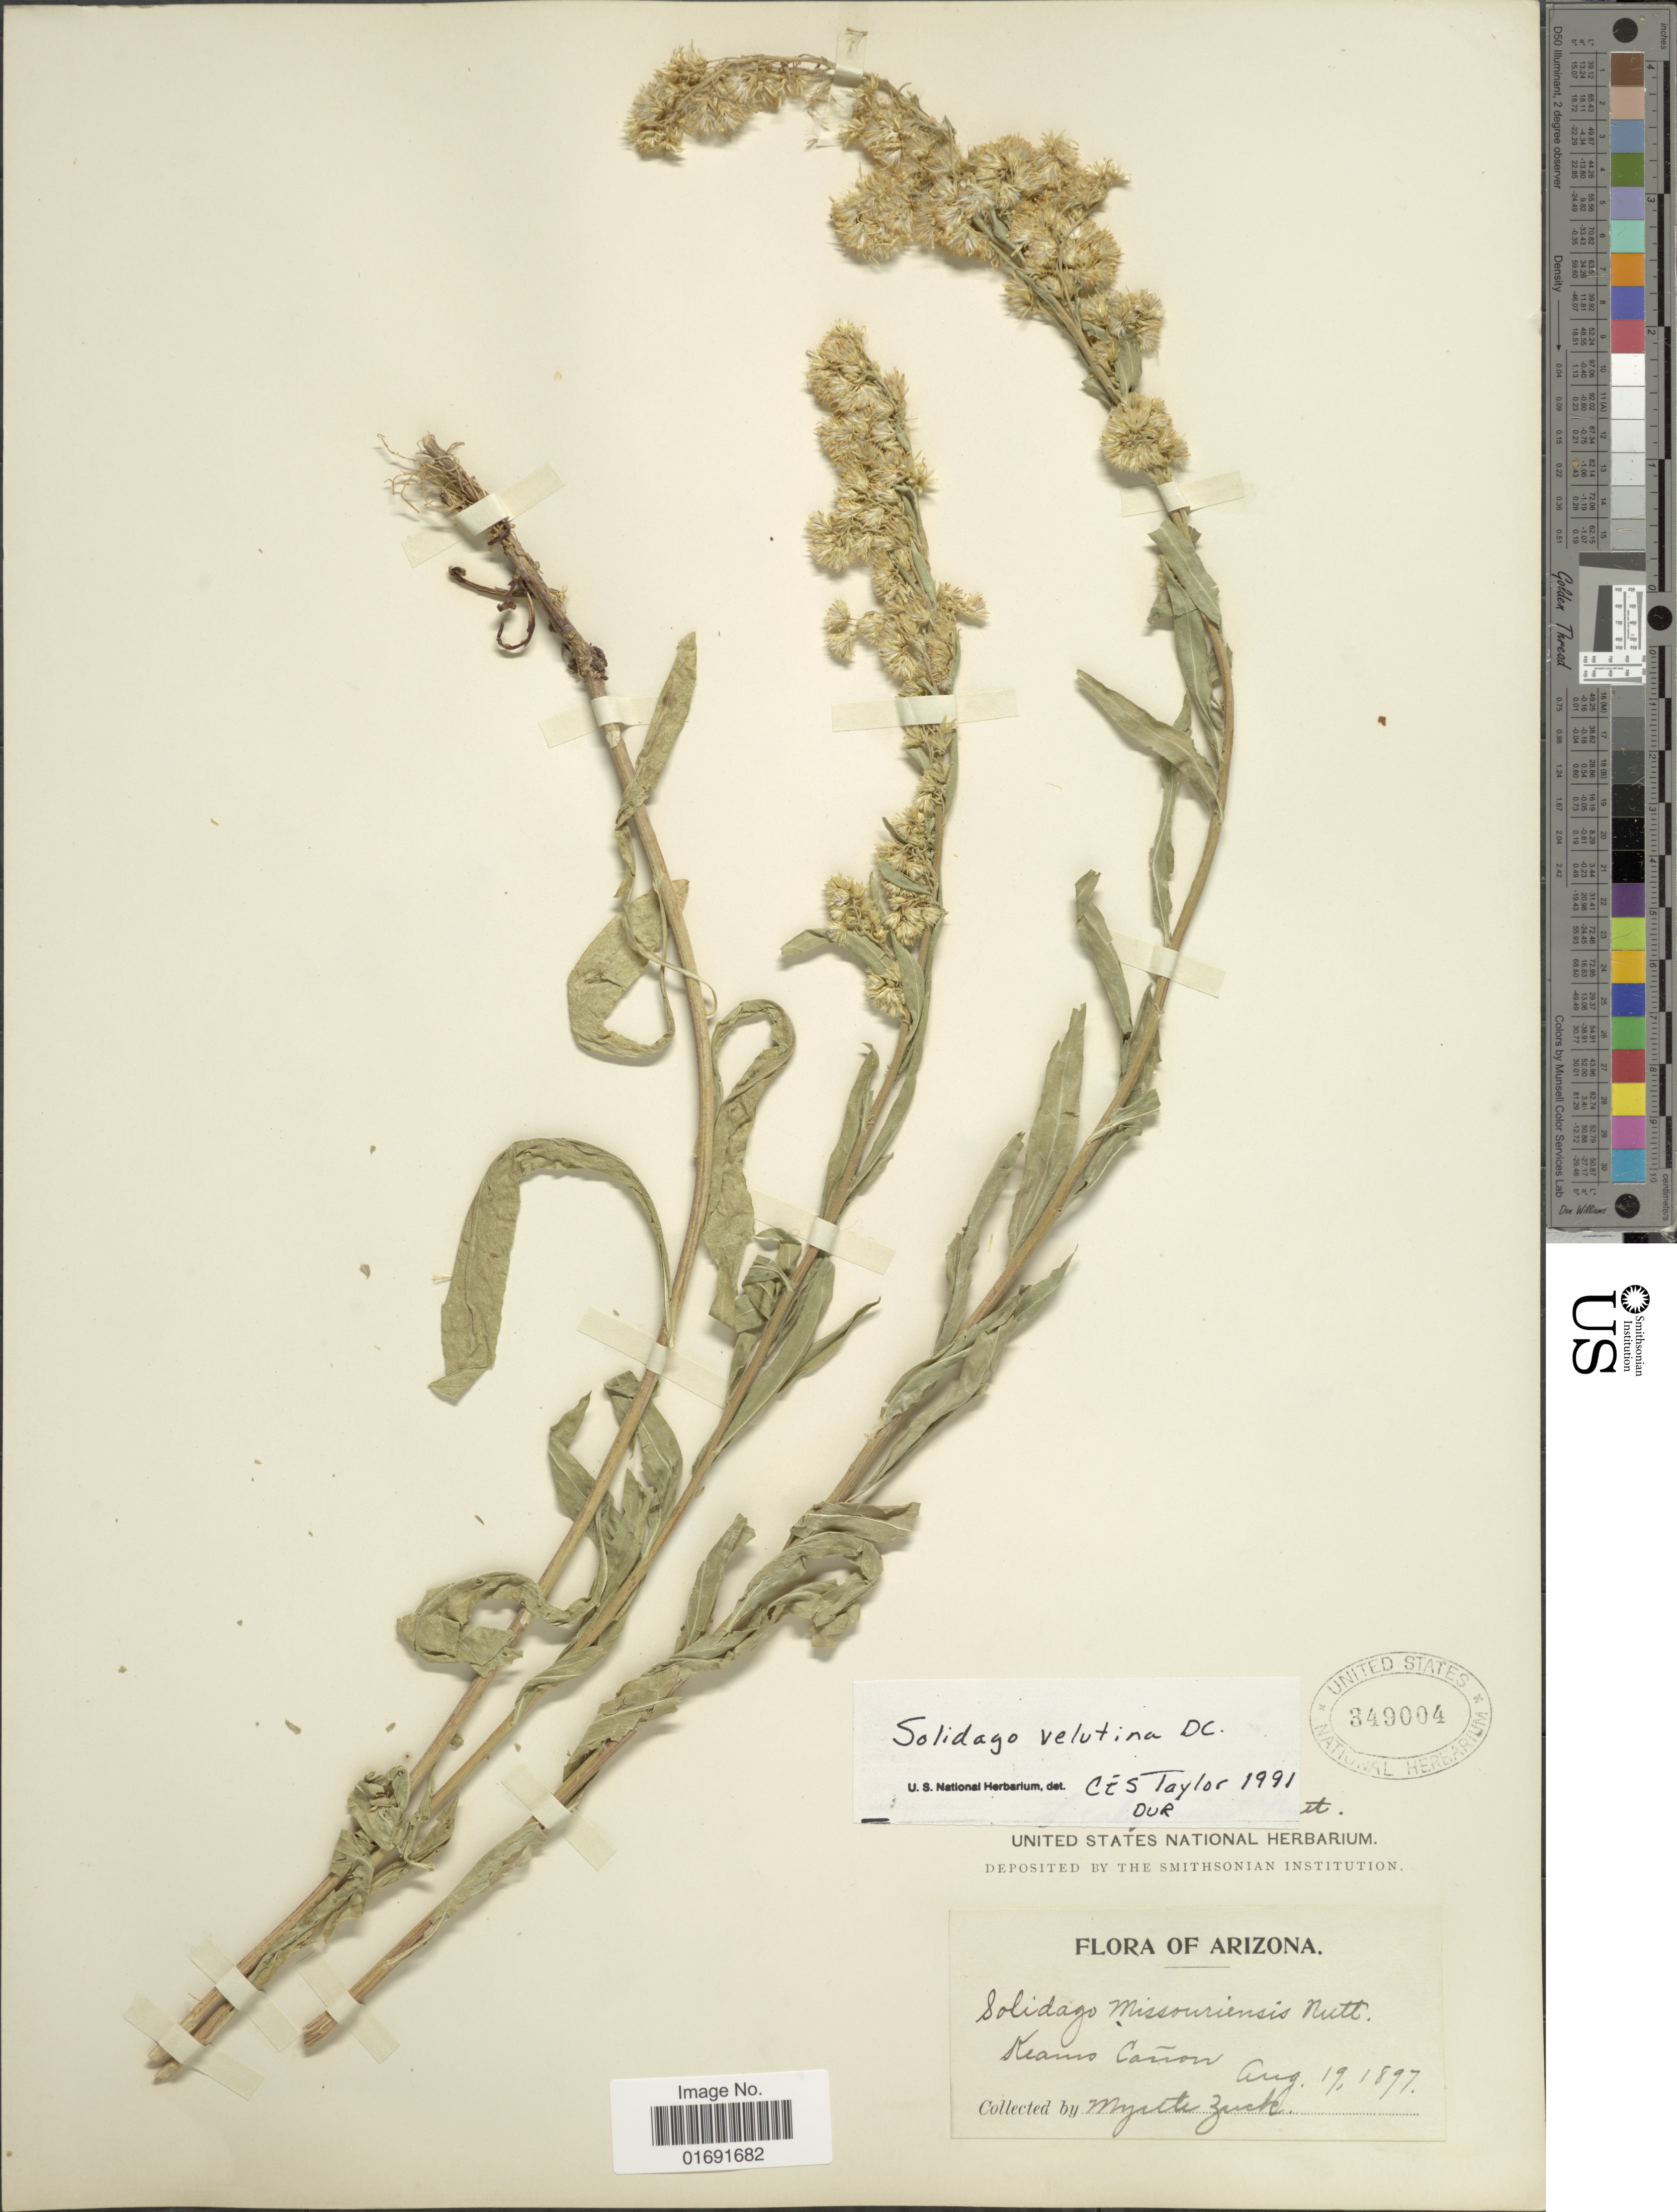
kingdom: Plantae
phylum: Tracheophyta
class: Magnoliopsida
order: Asterales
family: Asteraceae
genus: Solidago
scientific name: Solidago velutina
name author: DC.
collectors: M. Zuck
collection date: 1897-08-19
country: United States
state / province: Arizona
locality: Keams Canon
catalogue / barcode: US 349004